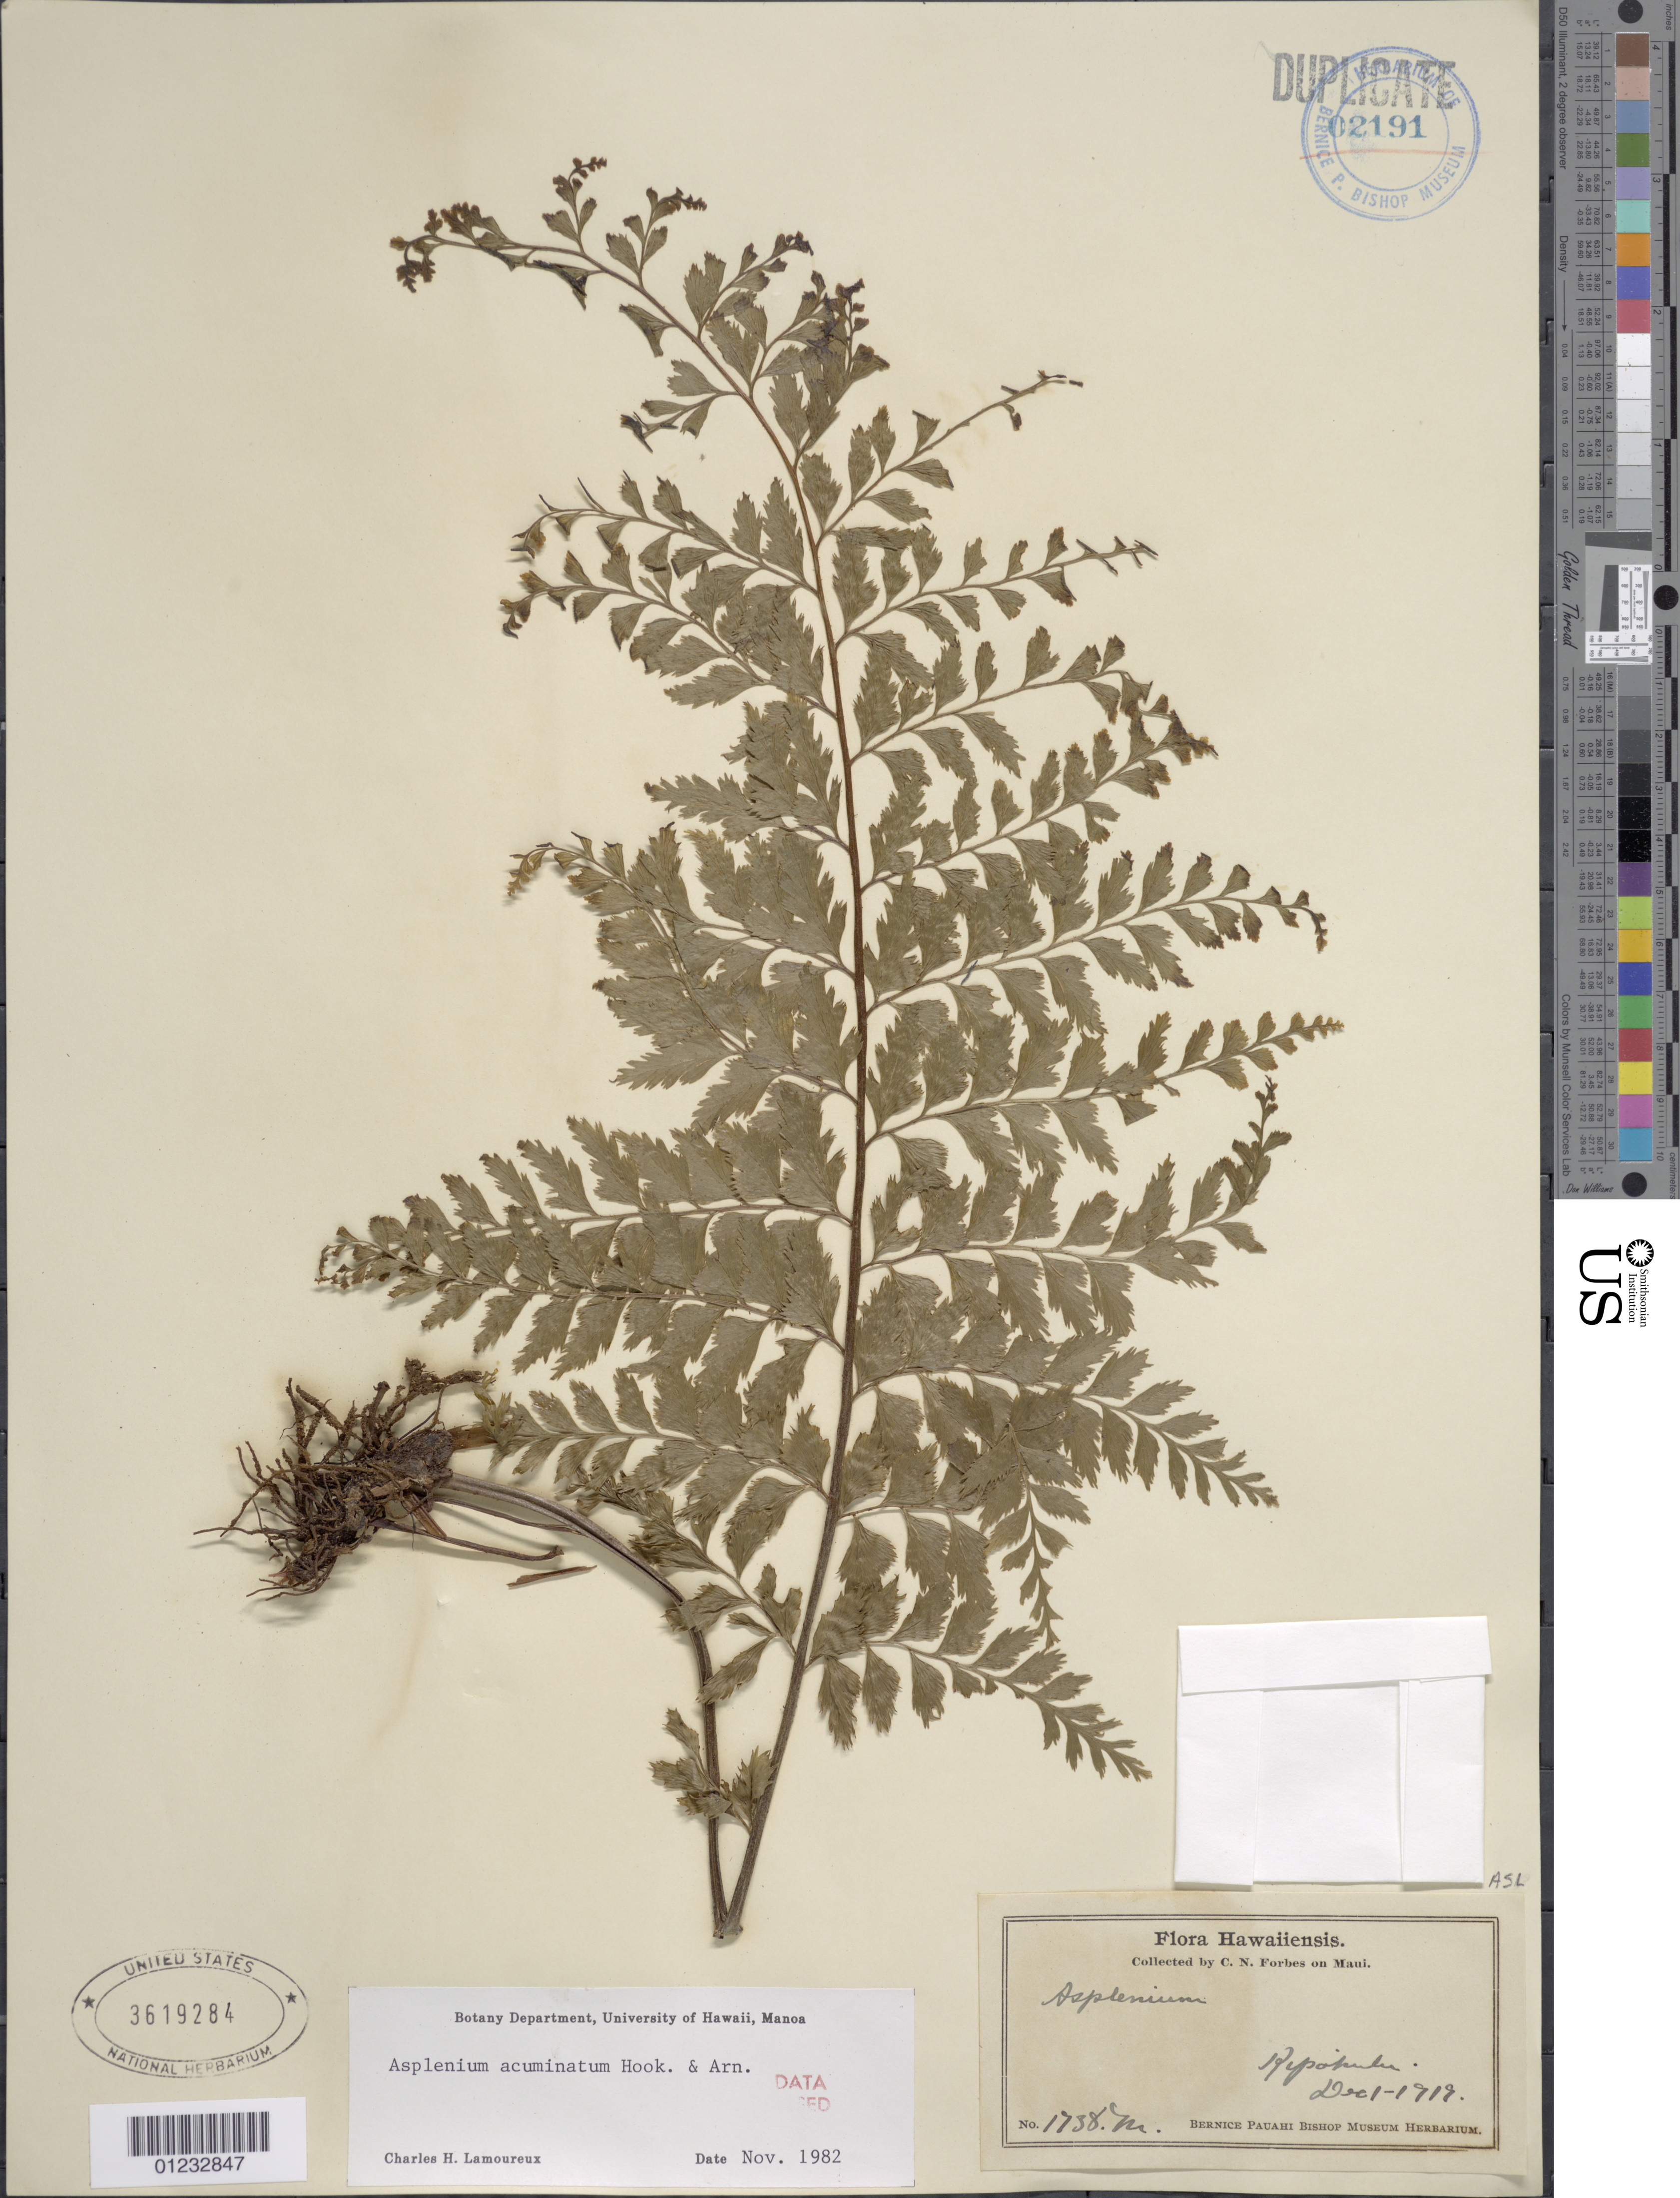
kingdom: Plantae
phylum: Tracheophyta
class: Polypodiopsida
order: Polypodiales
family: Aspleniaceae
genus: Asplenium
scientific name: Asplenium acuminatum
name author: Hook. & Arn.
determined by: Lamoureux, C. H.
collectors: C. N. Forbes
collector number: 1738.M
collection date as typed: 1 Dec 1919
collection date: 1919-12-01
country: United States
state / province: Hawaii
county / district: Maui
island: Maui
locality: Kipahulu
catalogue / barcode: US 3619284